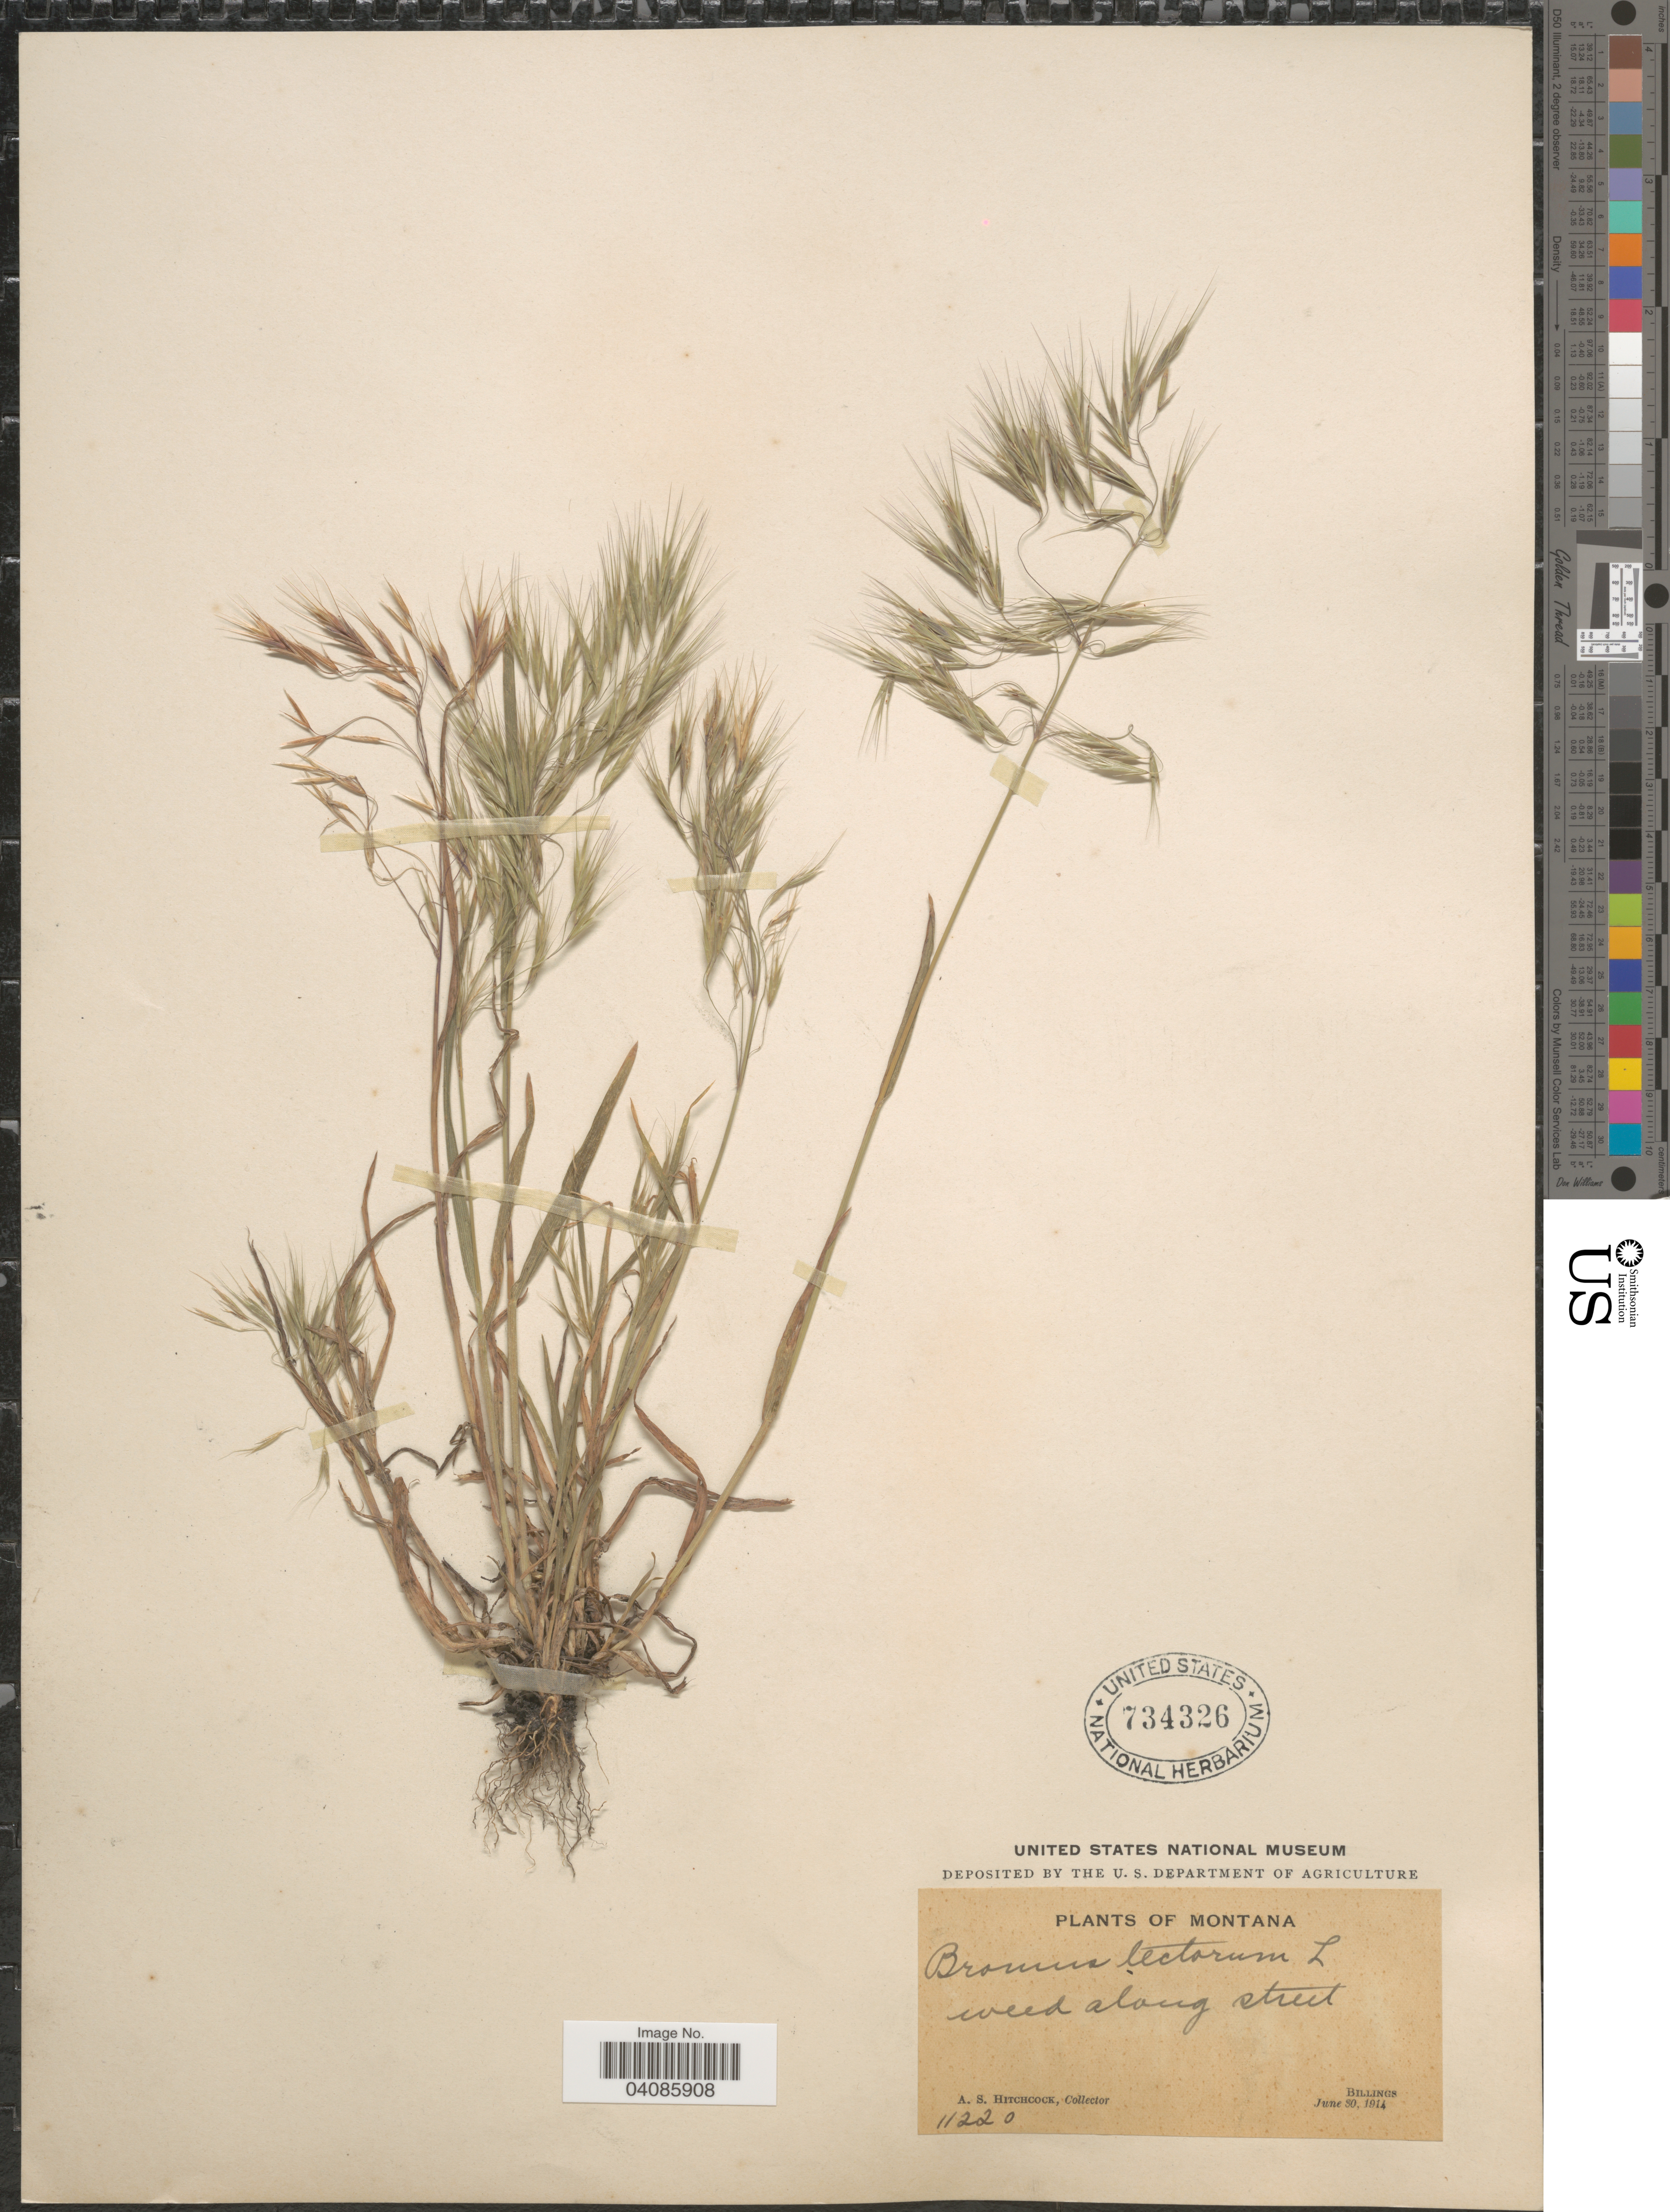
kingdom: Plantae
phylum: Tracheophyta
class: Liliopsida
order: Poales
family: Poaceae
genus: Bromus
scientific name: Bromus tectorum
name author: L.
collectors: A. S. Hitchcock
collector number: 11220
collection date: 1914-06-30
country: United States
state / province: Montana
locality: Weed along street. Billings.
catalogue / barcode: US 734326